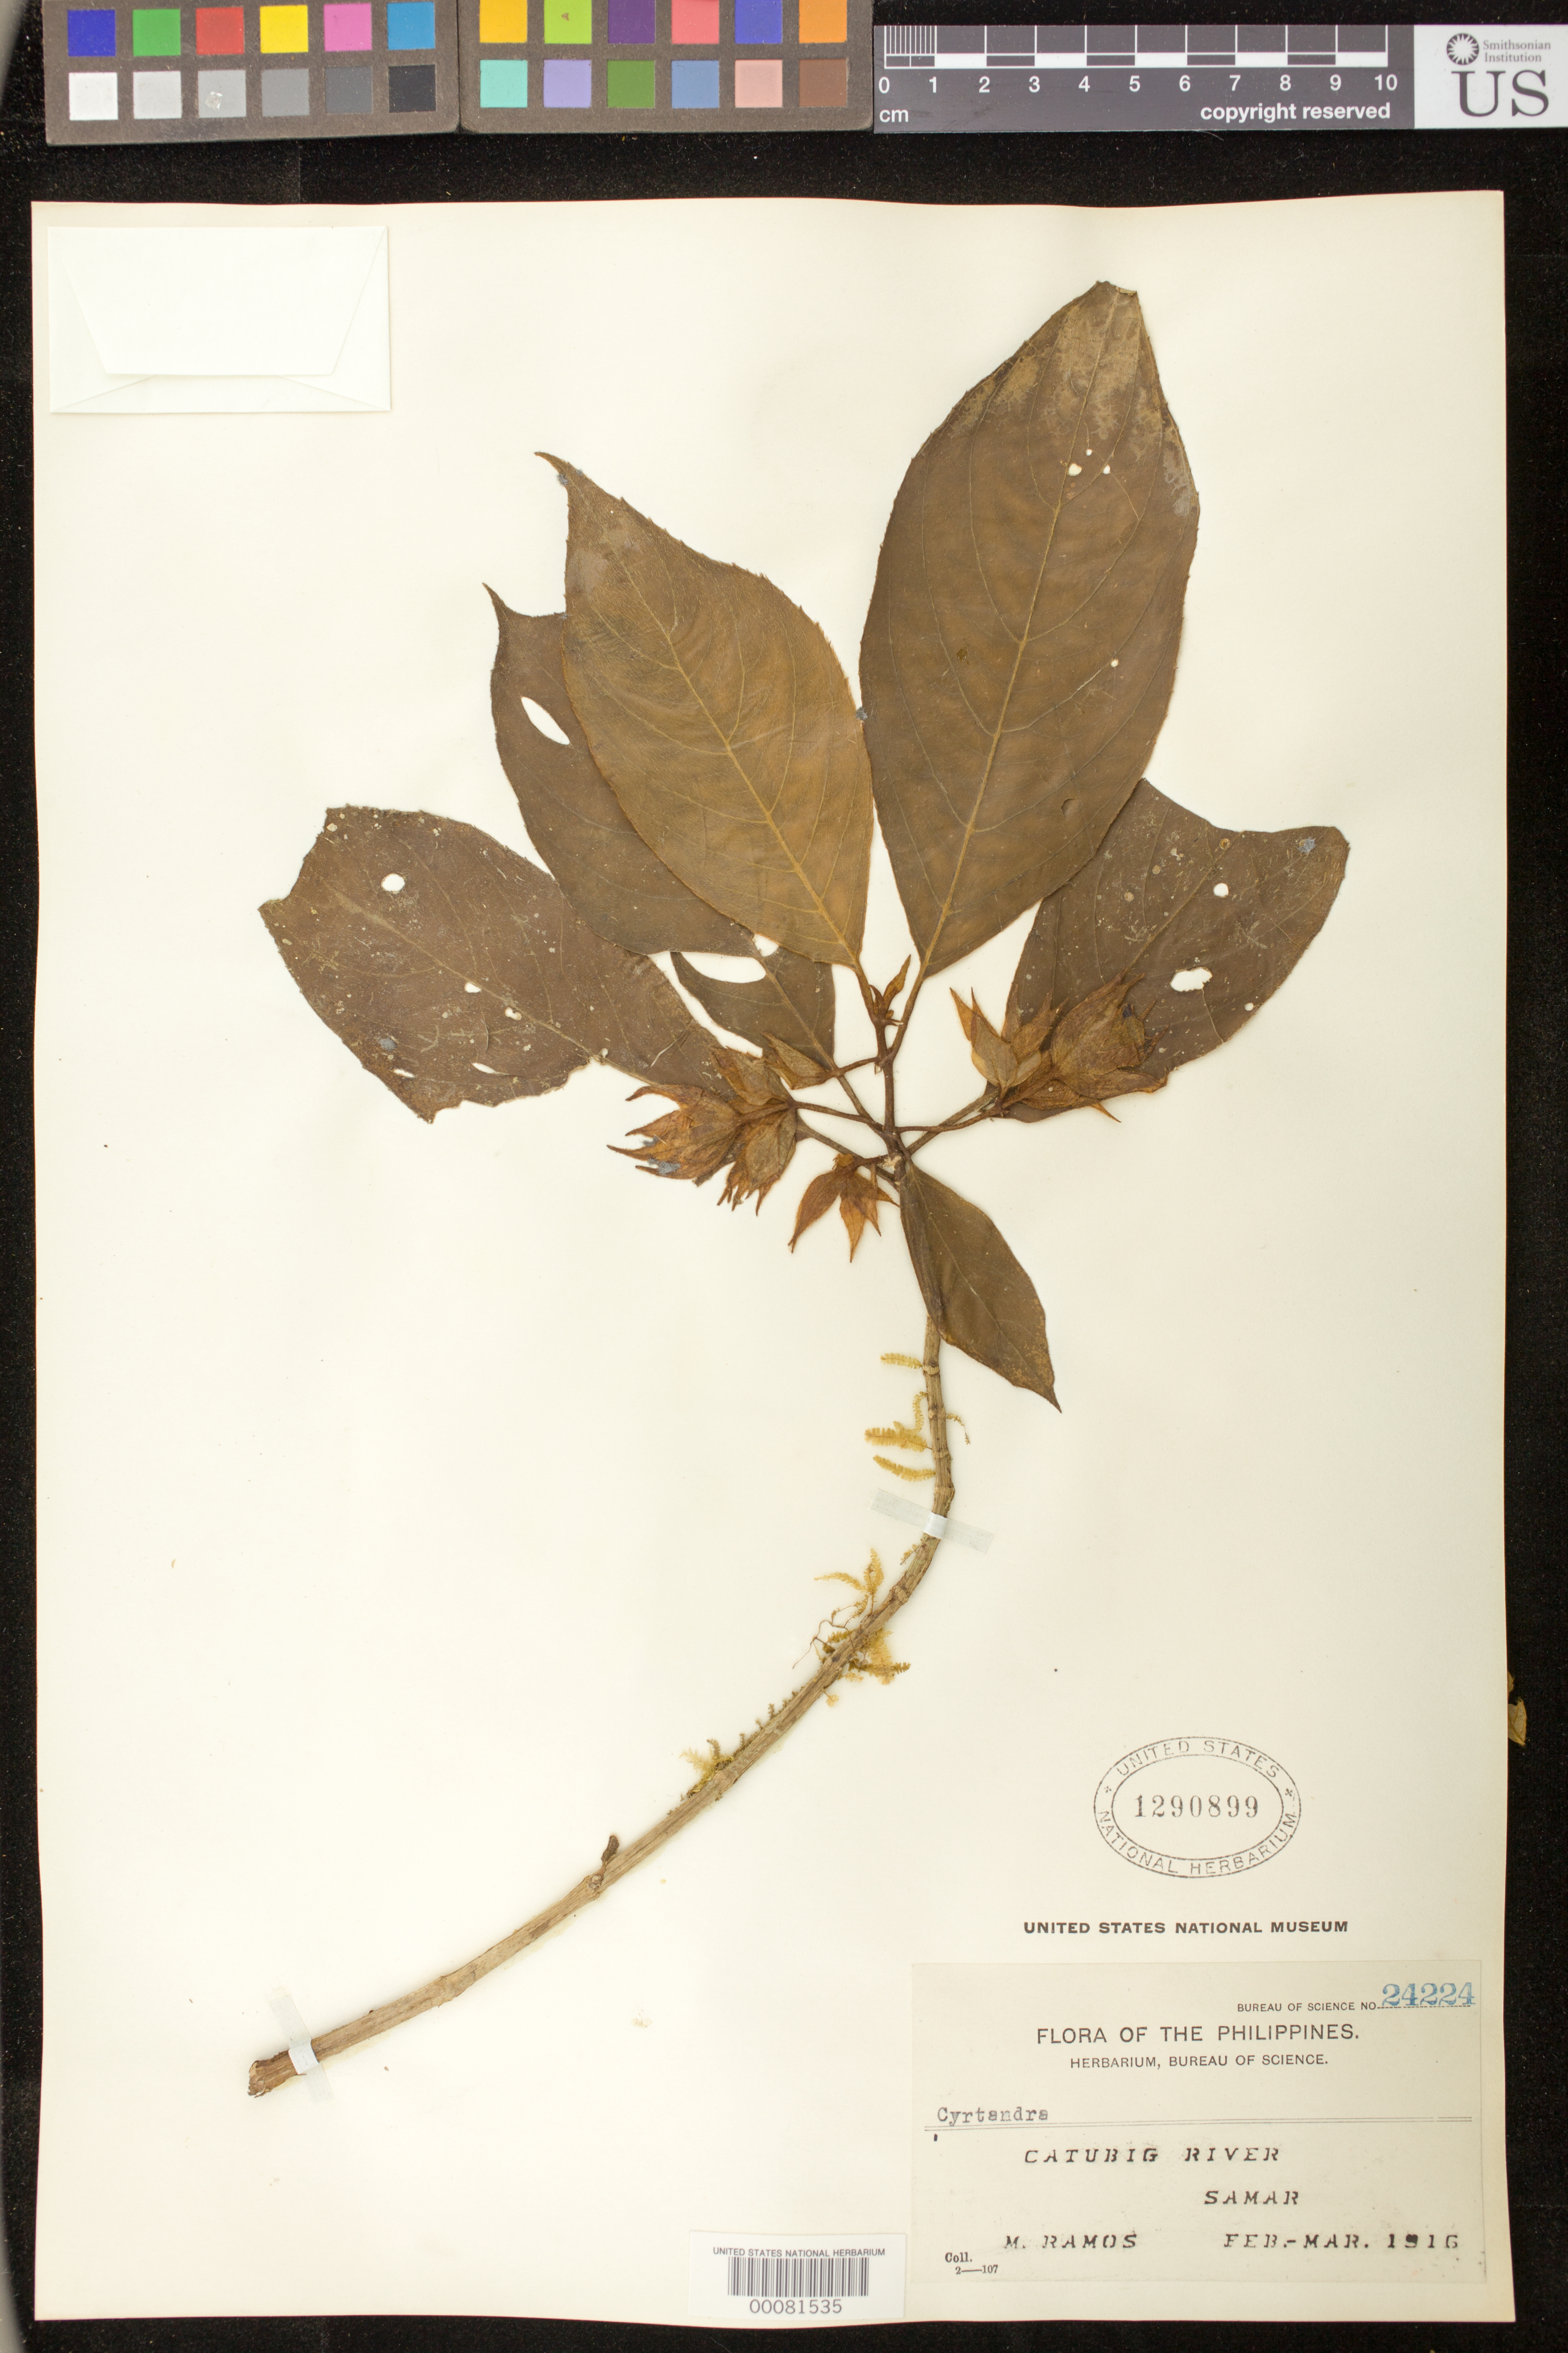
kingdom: Plantae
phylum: Tracheophyta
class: Magnoliopsida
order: Lamiales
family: Gesneriaceae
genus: Cyrtandra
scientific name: Cyrtandra sp.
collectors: M. Ramos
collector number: Bur. Sci. 24224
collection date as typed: Feb-Mar 1916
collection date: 1916-02/1916-03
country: Philippines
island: Samar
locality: Catubig river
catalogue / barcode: US 1290899